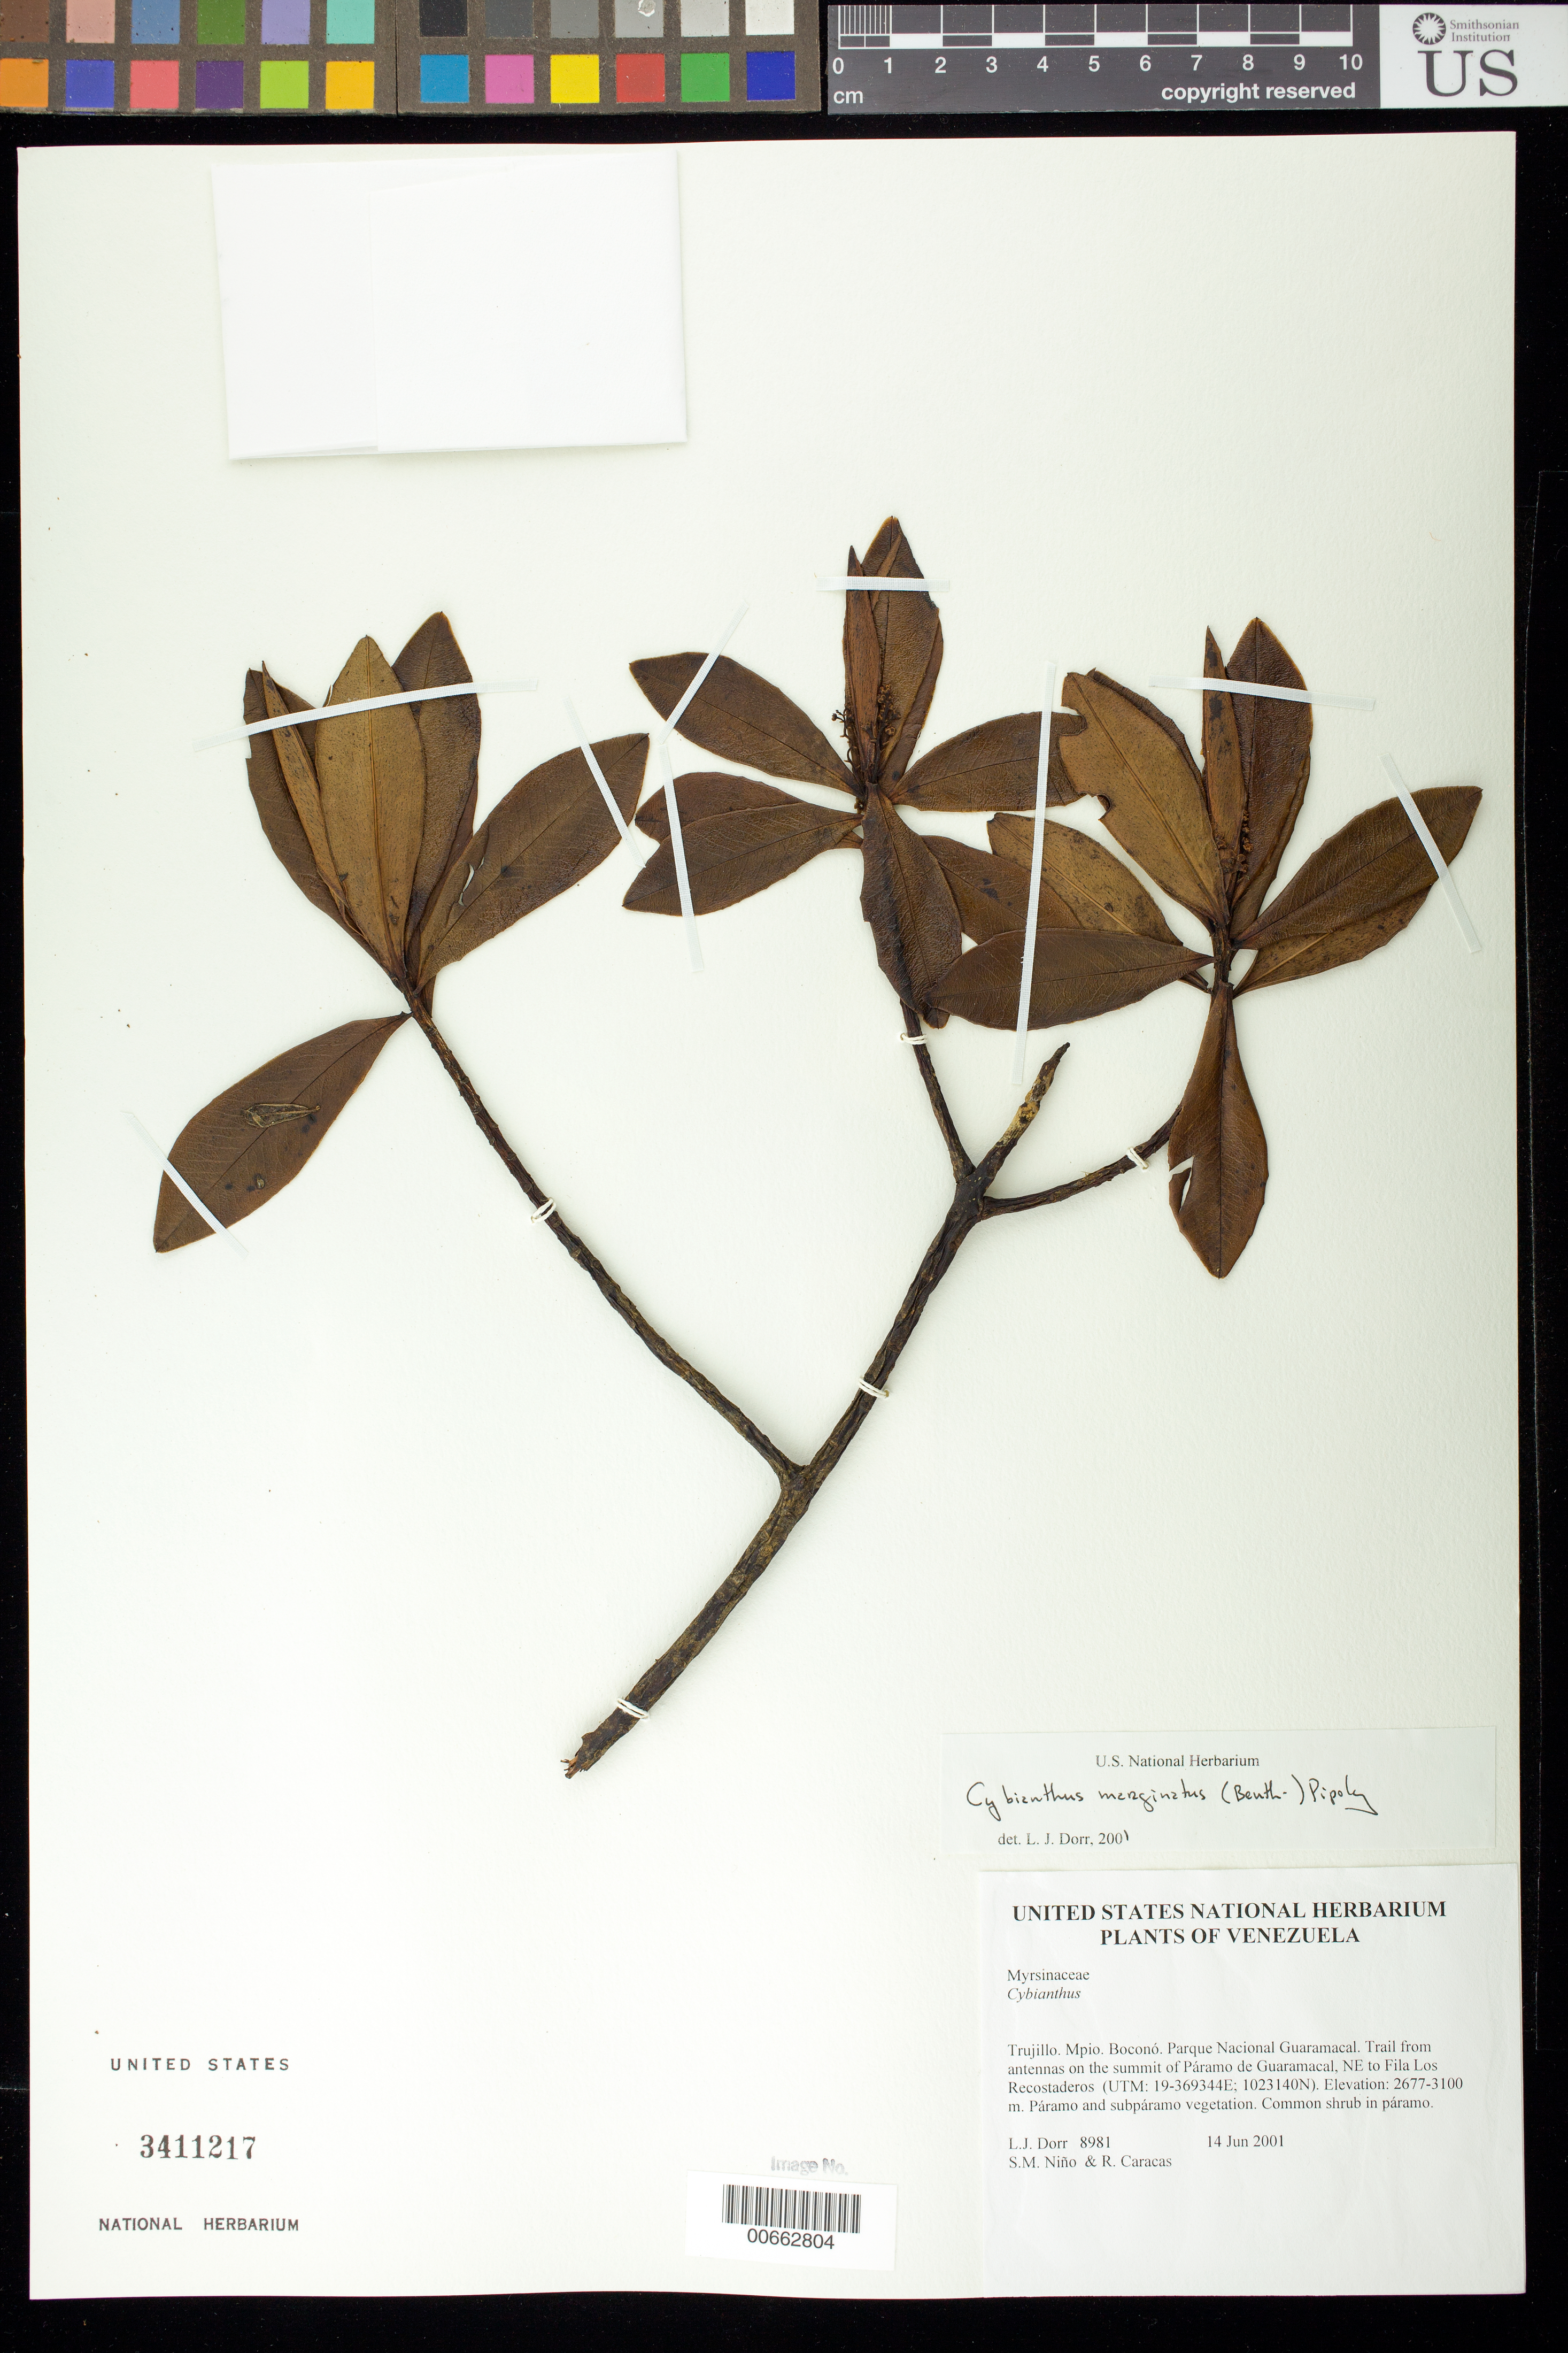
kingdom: Plantae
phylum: Tracheophyta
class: Magnoliopsida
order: Ericales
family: Primulaceae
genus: Cybianthus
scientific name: Cybianthus marginatus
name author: (Benth.) Pipoly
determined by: Dorr, L. J., (BOT), Smithsonian Institution - National Museum of Natural History (UNITED STATES)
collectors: L. J. Dorr, S. M. Niño & R. Caracas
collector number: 8981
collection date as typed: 14 Jun 2001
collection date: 2001-06-14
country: Venezuela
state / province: Trujillo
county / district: Boconó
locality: Parque Nacional Guaramacal. Trail from antennas on the summit of Páramo de Guaramacal, NE to Fila Los Recostaderos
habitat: Páramo and subpáramo vegetation.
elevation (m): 2677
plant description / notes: PORT, US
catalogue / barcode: US 3411217